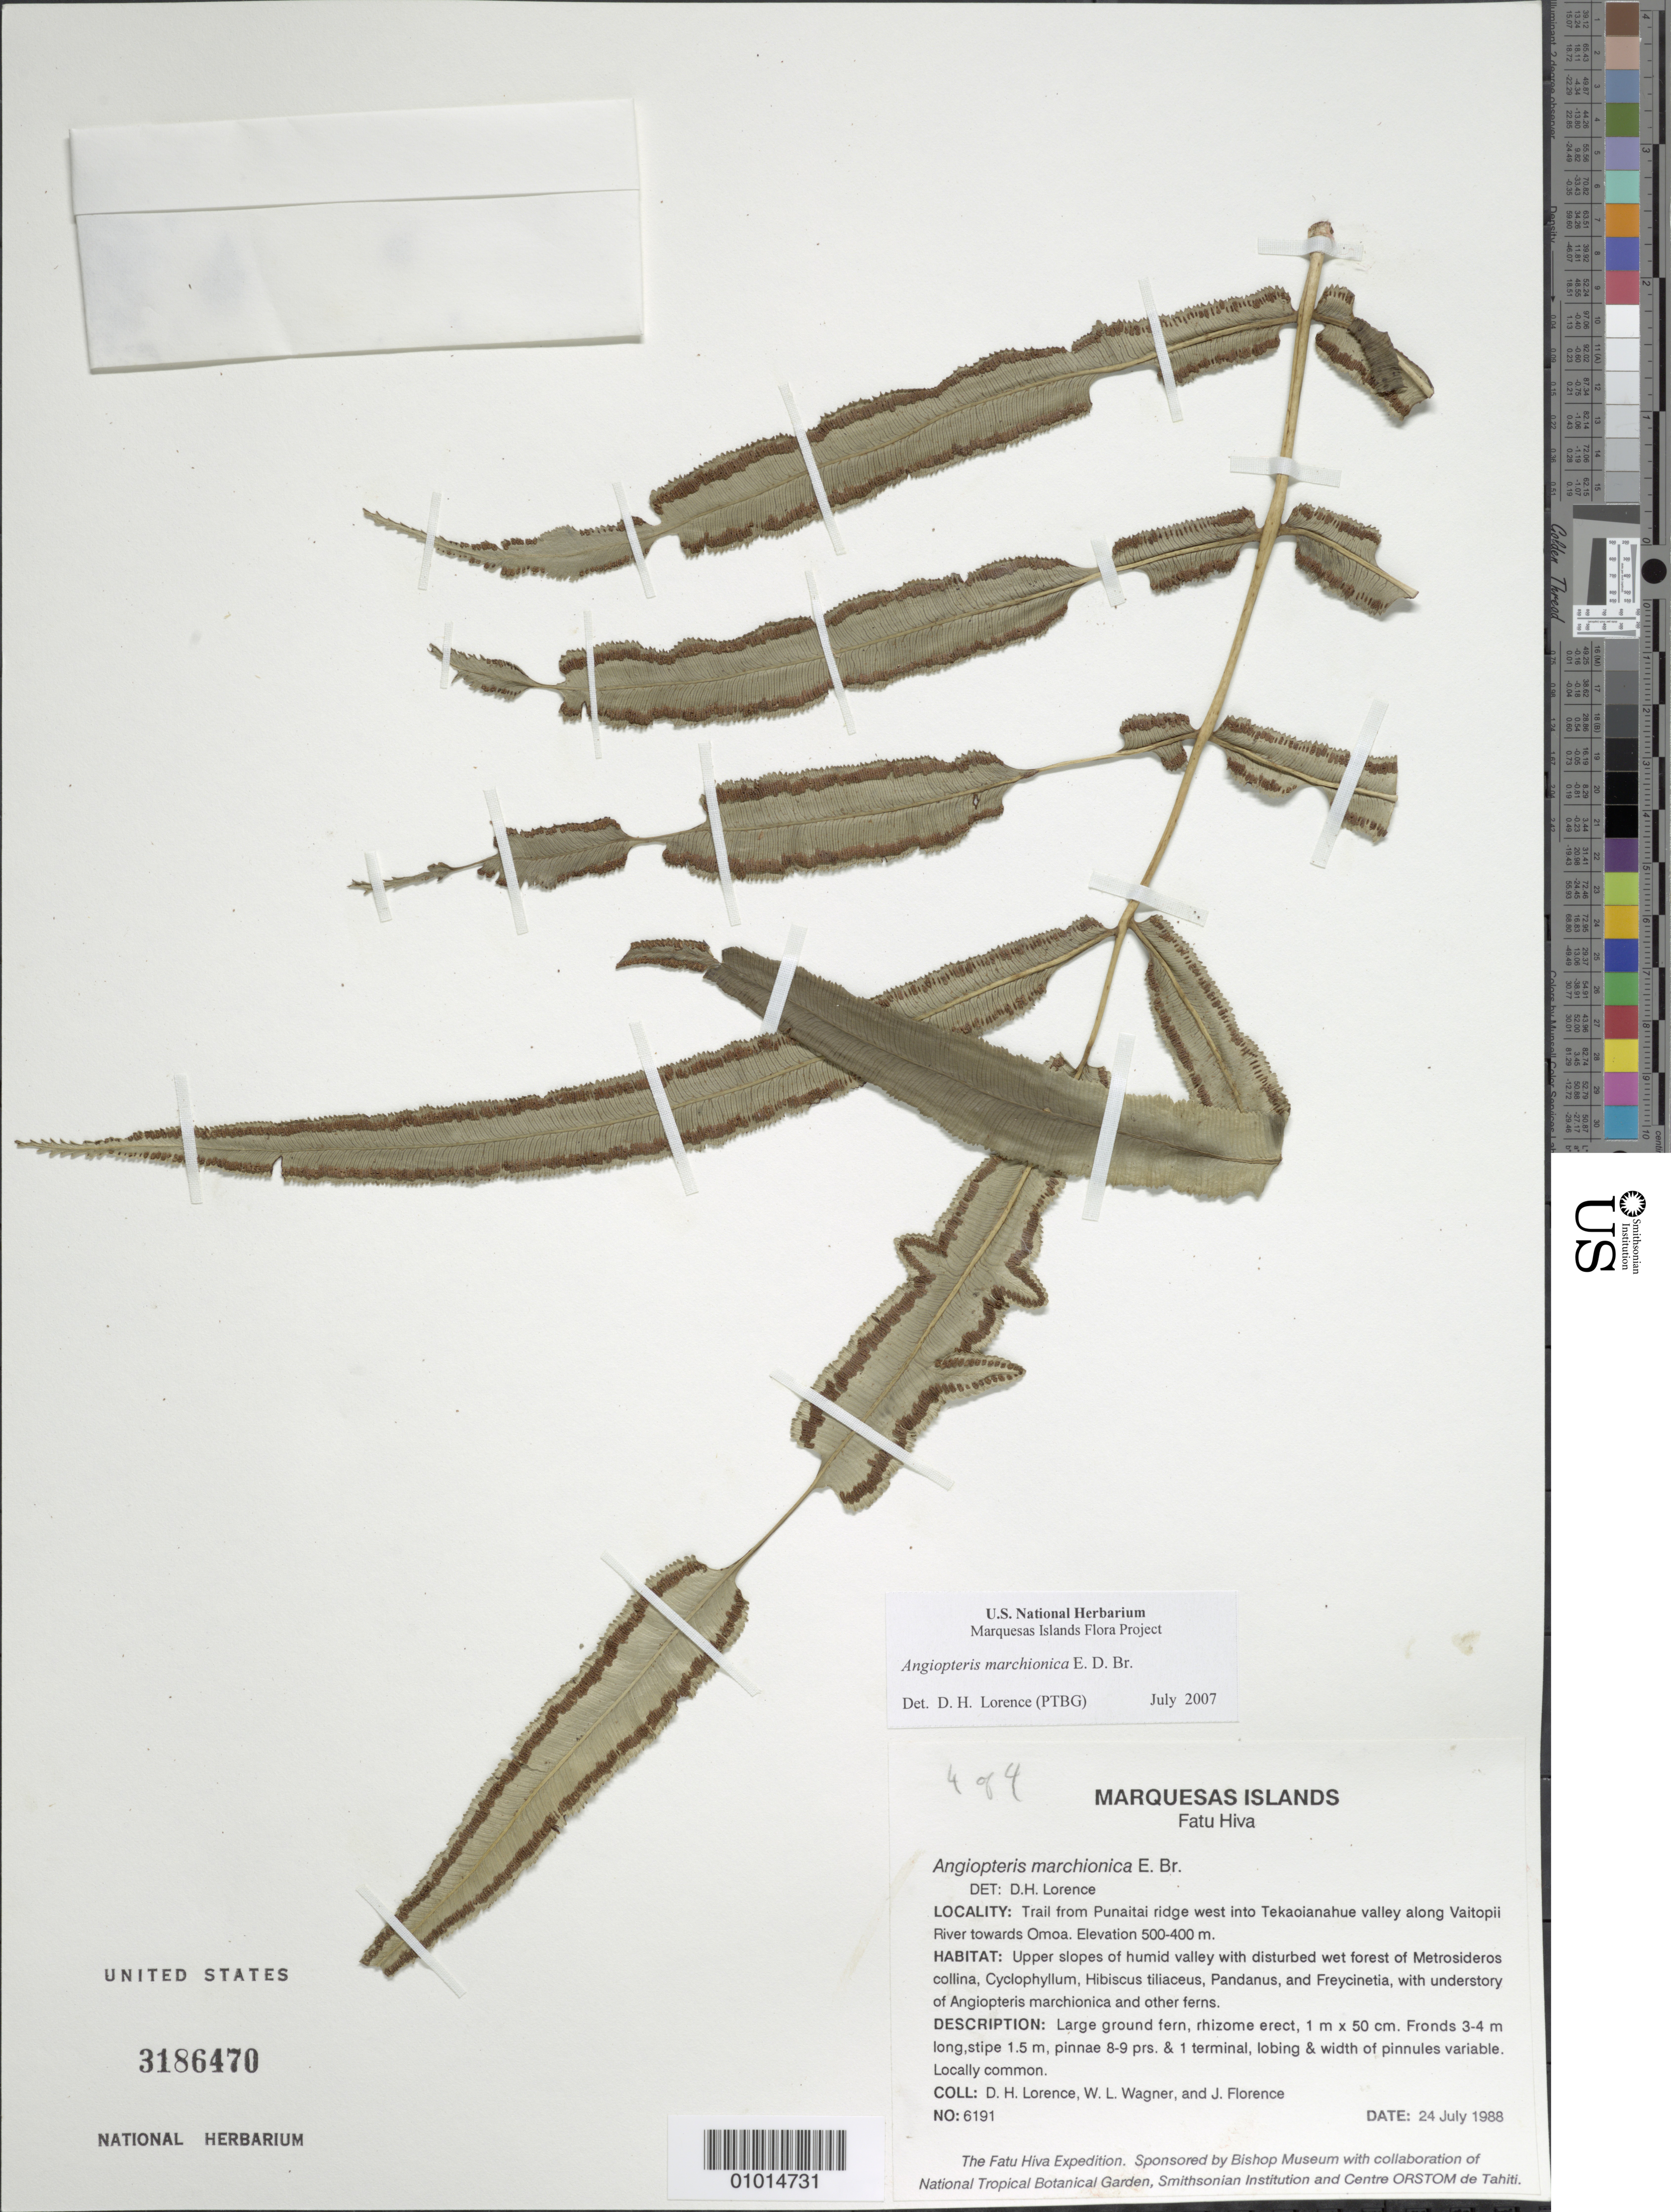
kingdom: Plantae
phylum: Tracheophyta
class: Polypodiopsida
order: Marattiales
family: Marattiaceae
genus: Angiopteris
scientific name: Angiopteris marchionica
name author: E.D. Br.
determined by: Lorence, David H., (PTBG), National Tropical Botanical Garden (UNITED STATES)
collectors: D. Lorence, W. L. Wagner & J. Florence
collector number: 6191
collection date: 1988-07-24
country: French Polynesia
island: Fatu Hiva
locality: Trail from Punaitai ridge W into Tekaoianahue Valley along Vaitopii River towards 'Omo'a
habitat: Upper slopes of humid valley with disturbed wet forest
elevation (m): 400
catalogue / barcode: US 3186470